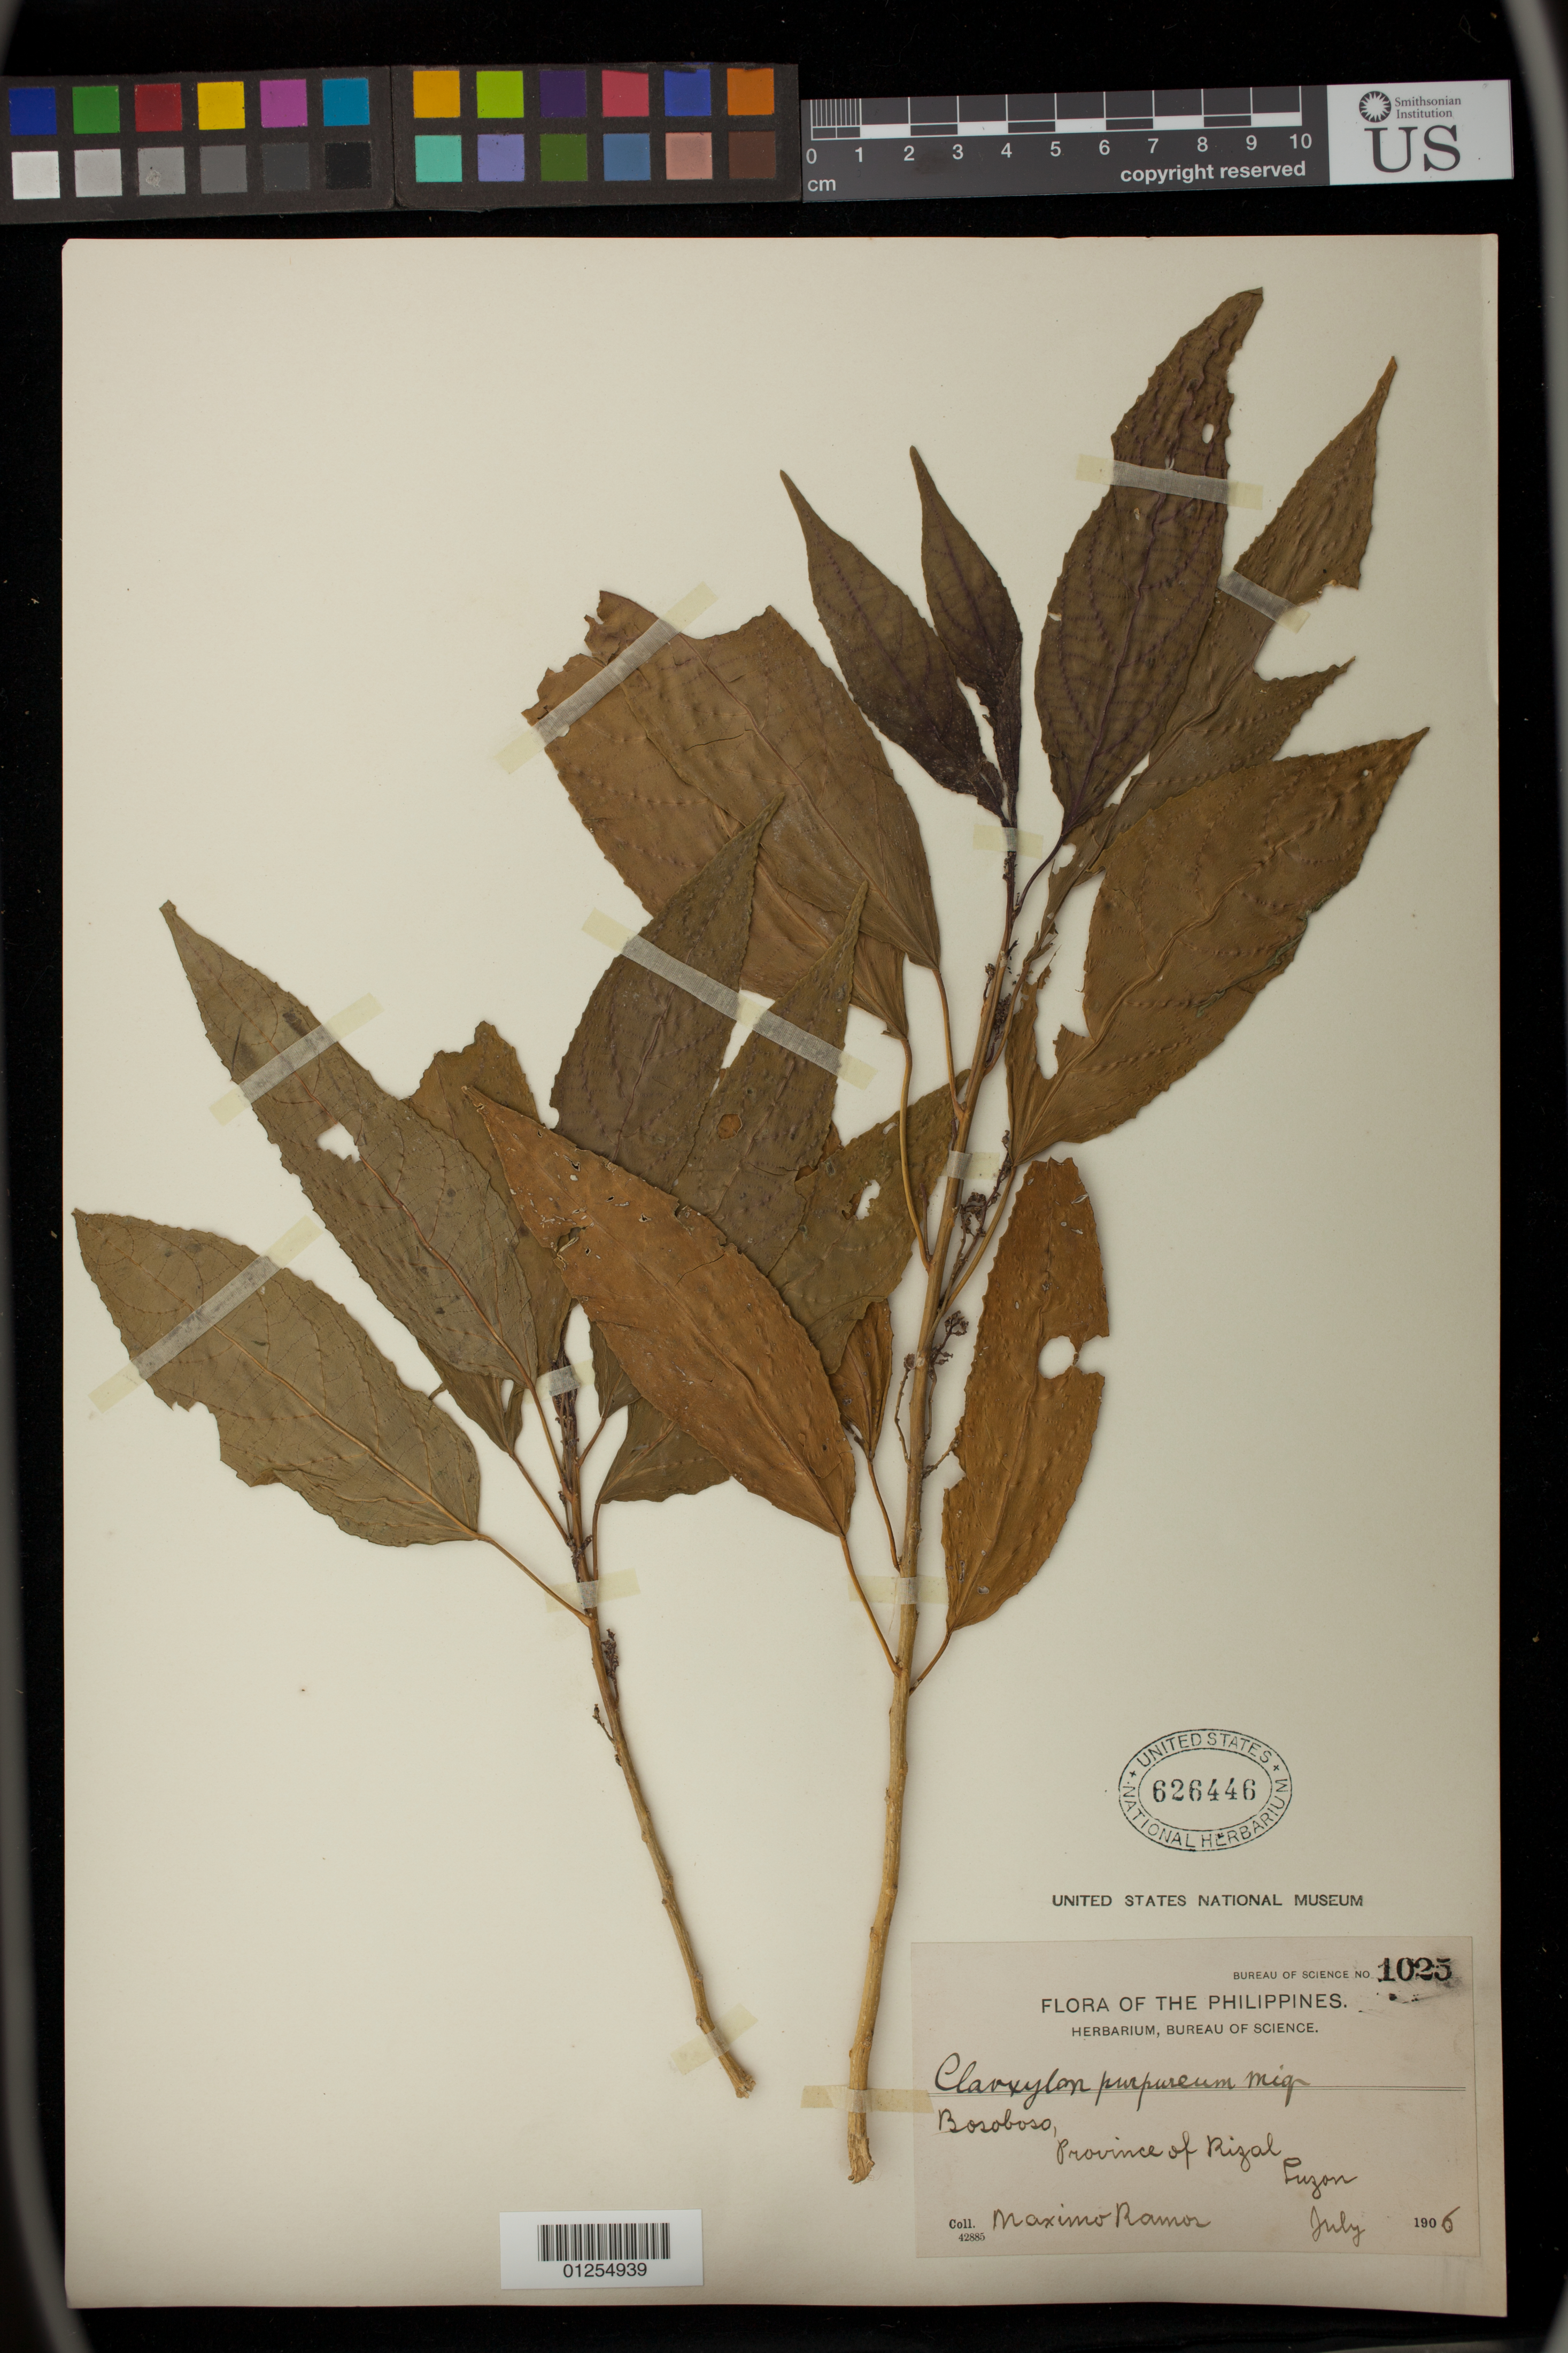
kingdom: Plantae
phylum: Tracheophyta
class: Magnoliopsida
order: Malpighiales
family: Euphorbiaceae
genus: Claoxylon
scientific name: Claoxylon purpureum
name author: Merr.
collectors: M. Ramos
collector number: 1025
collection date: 1906-07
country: Philippines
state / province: Calabarzon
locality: Rizal Province, Bosoboso, Luzon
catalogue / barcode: US 626446